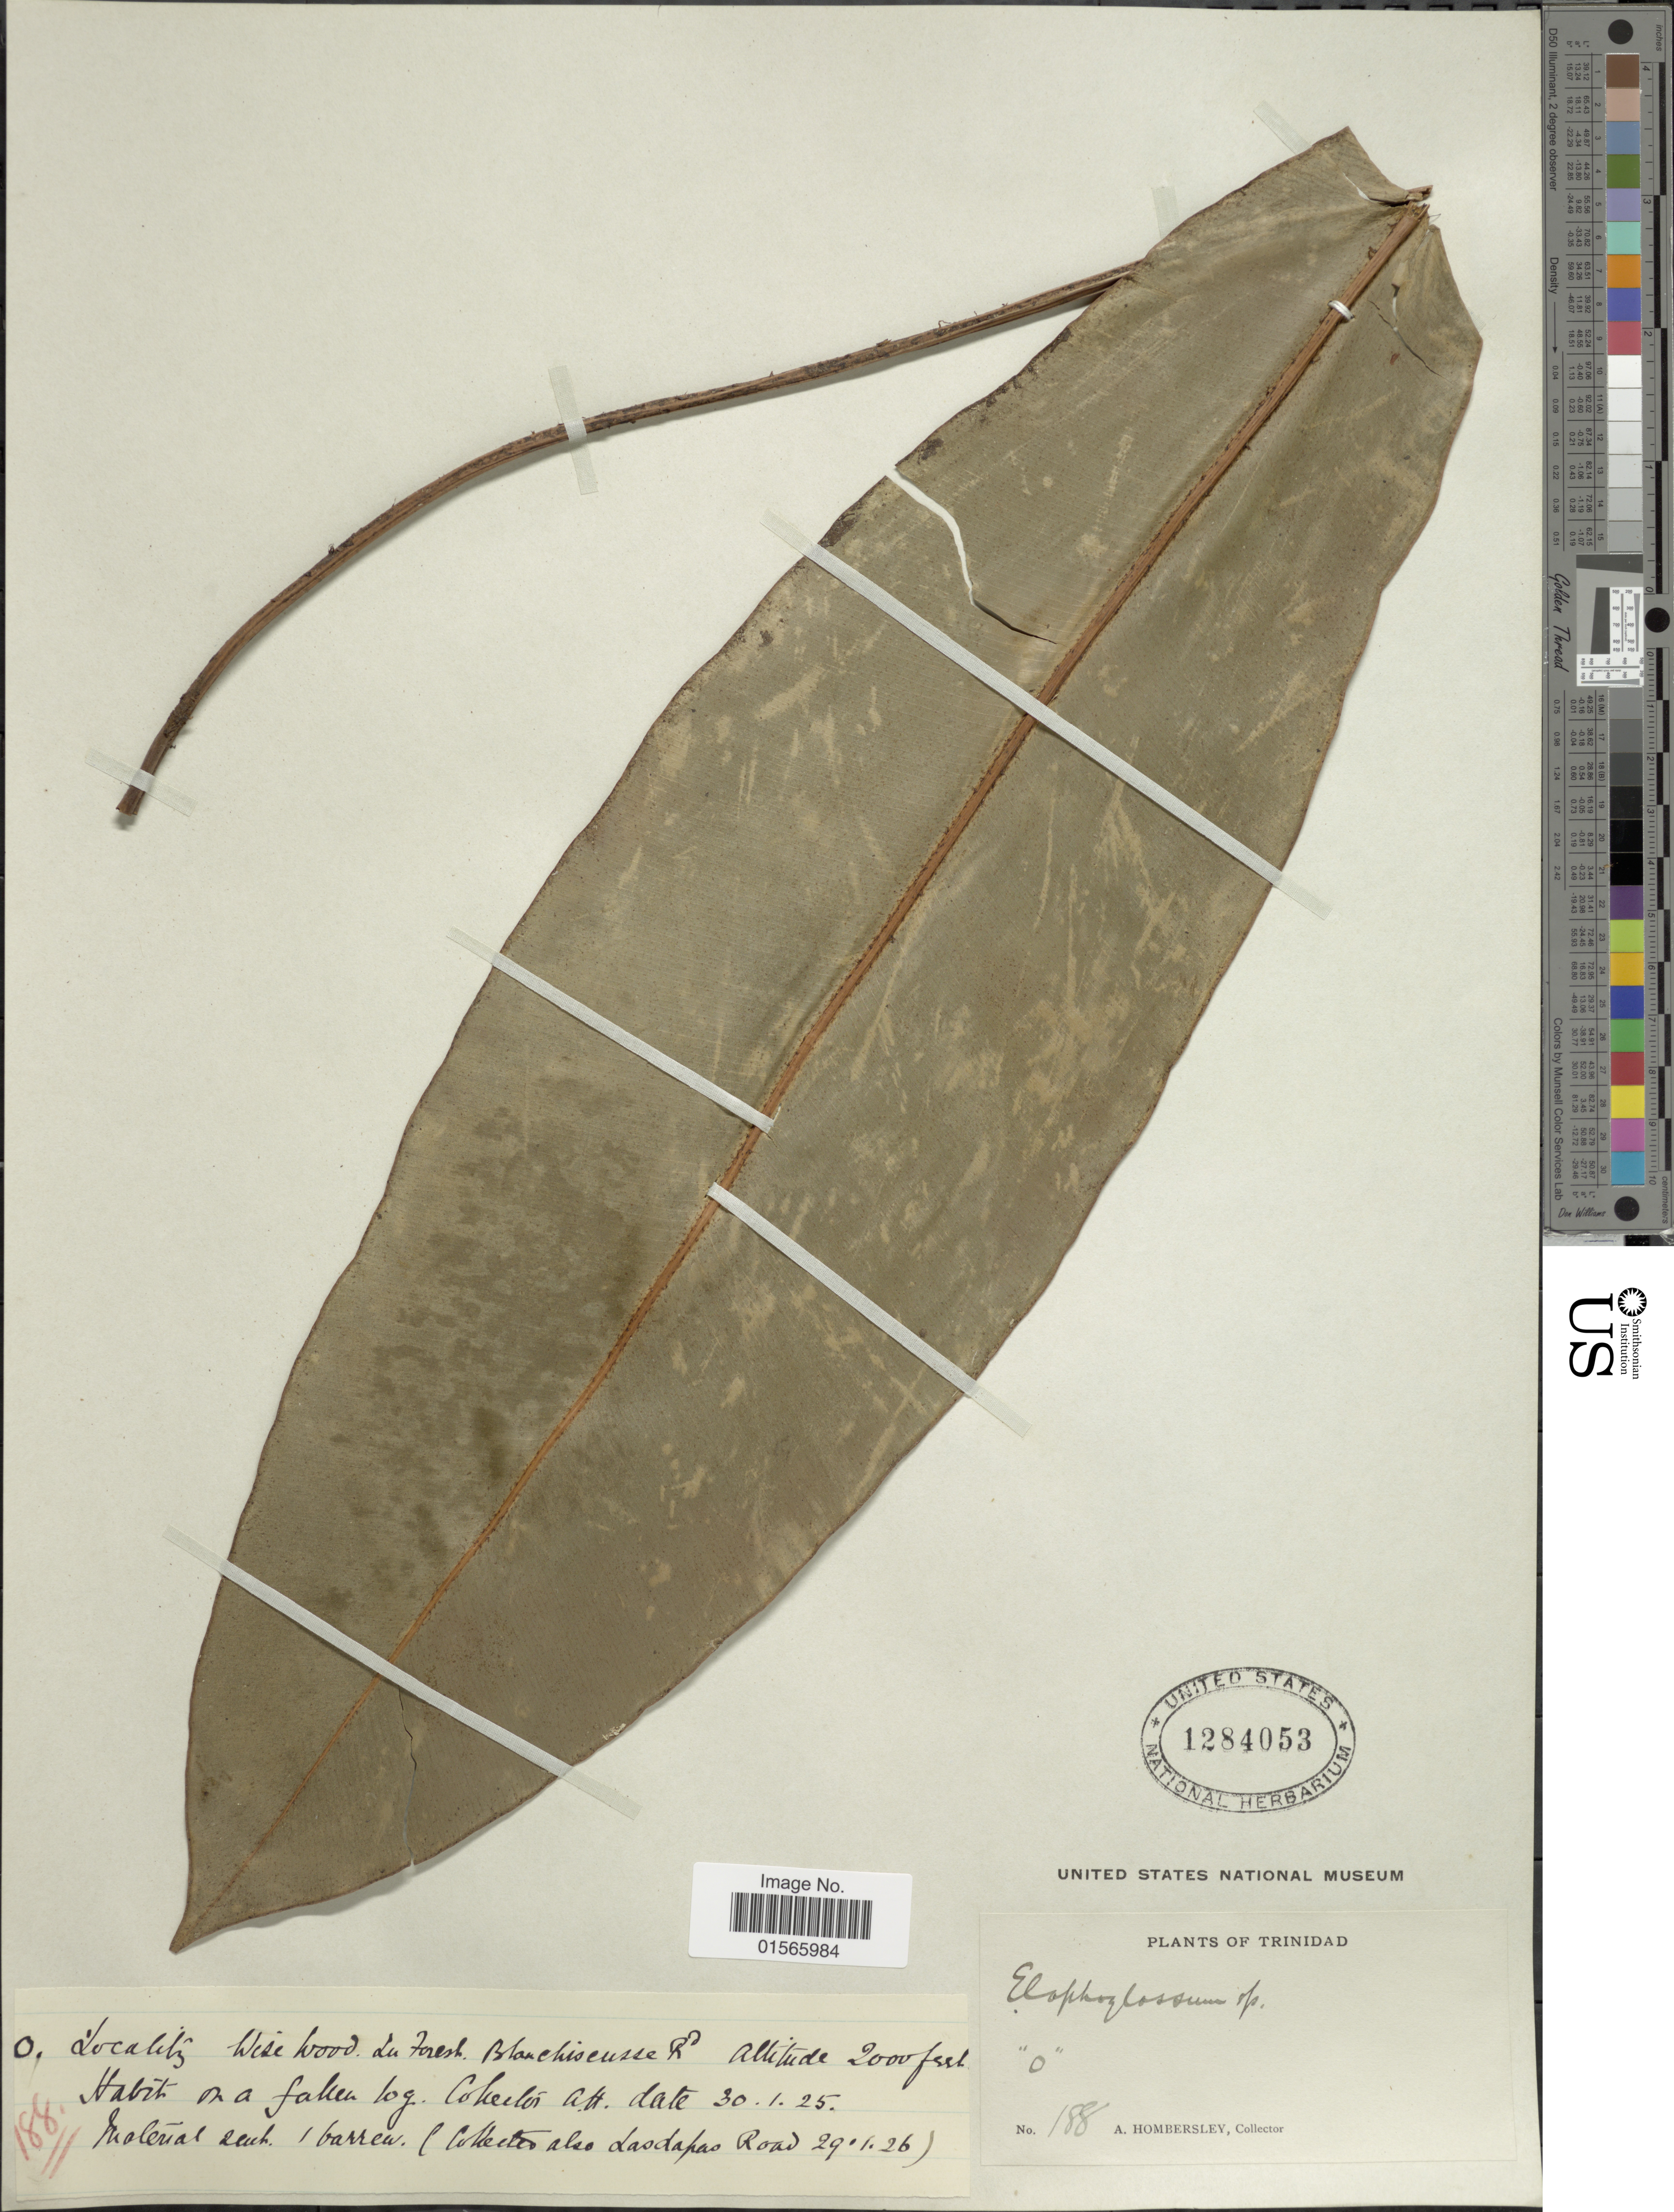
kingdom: Plantae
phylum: Tracheophyta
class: Polypodiopsida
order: Polypodiales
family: Dryopteridaceae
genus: Elaphoglossum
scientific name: Elaphoglossum luridum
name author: (Fée) Christ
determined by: Matos, F. B.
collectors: A. Hombersley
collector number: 188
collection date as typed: Transcribed d/m/y: 30/1/25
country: Trinidad and Tobago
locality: Wisehood La forest Blanchiseusse, Trinidad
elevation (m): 610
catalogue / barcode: US 1284053